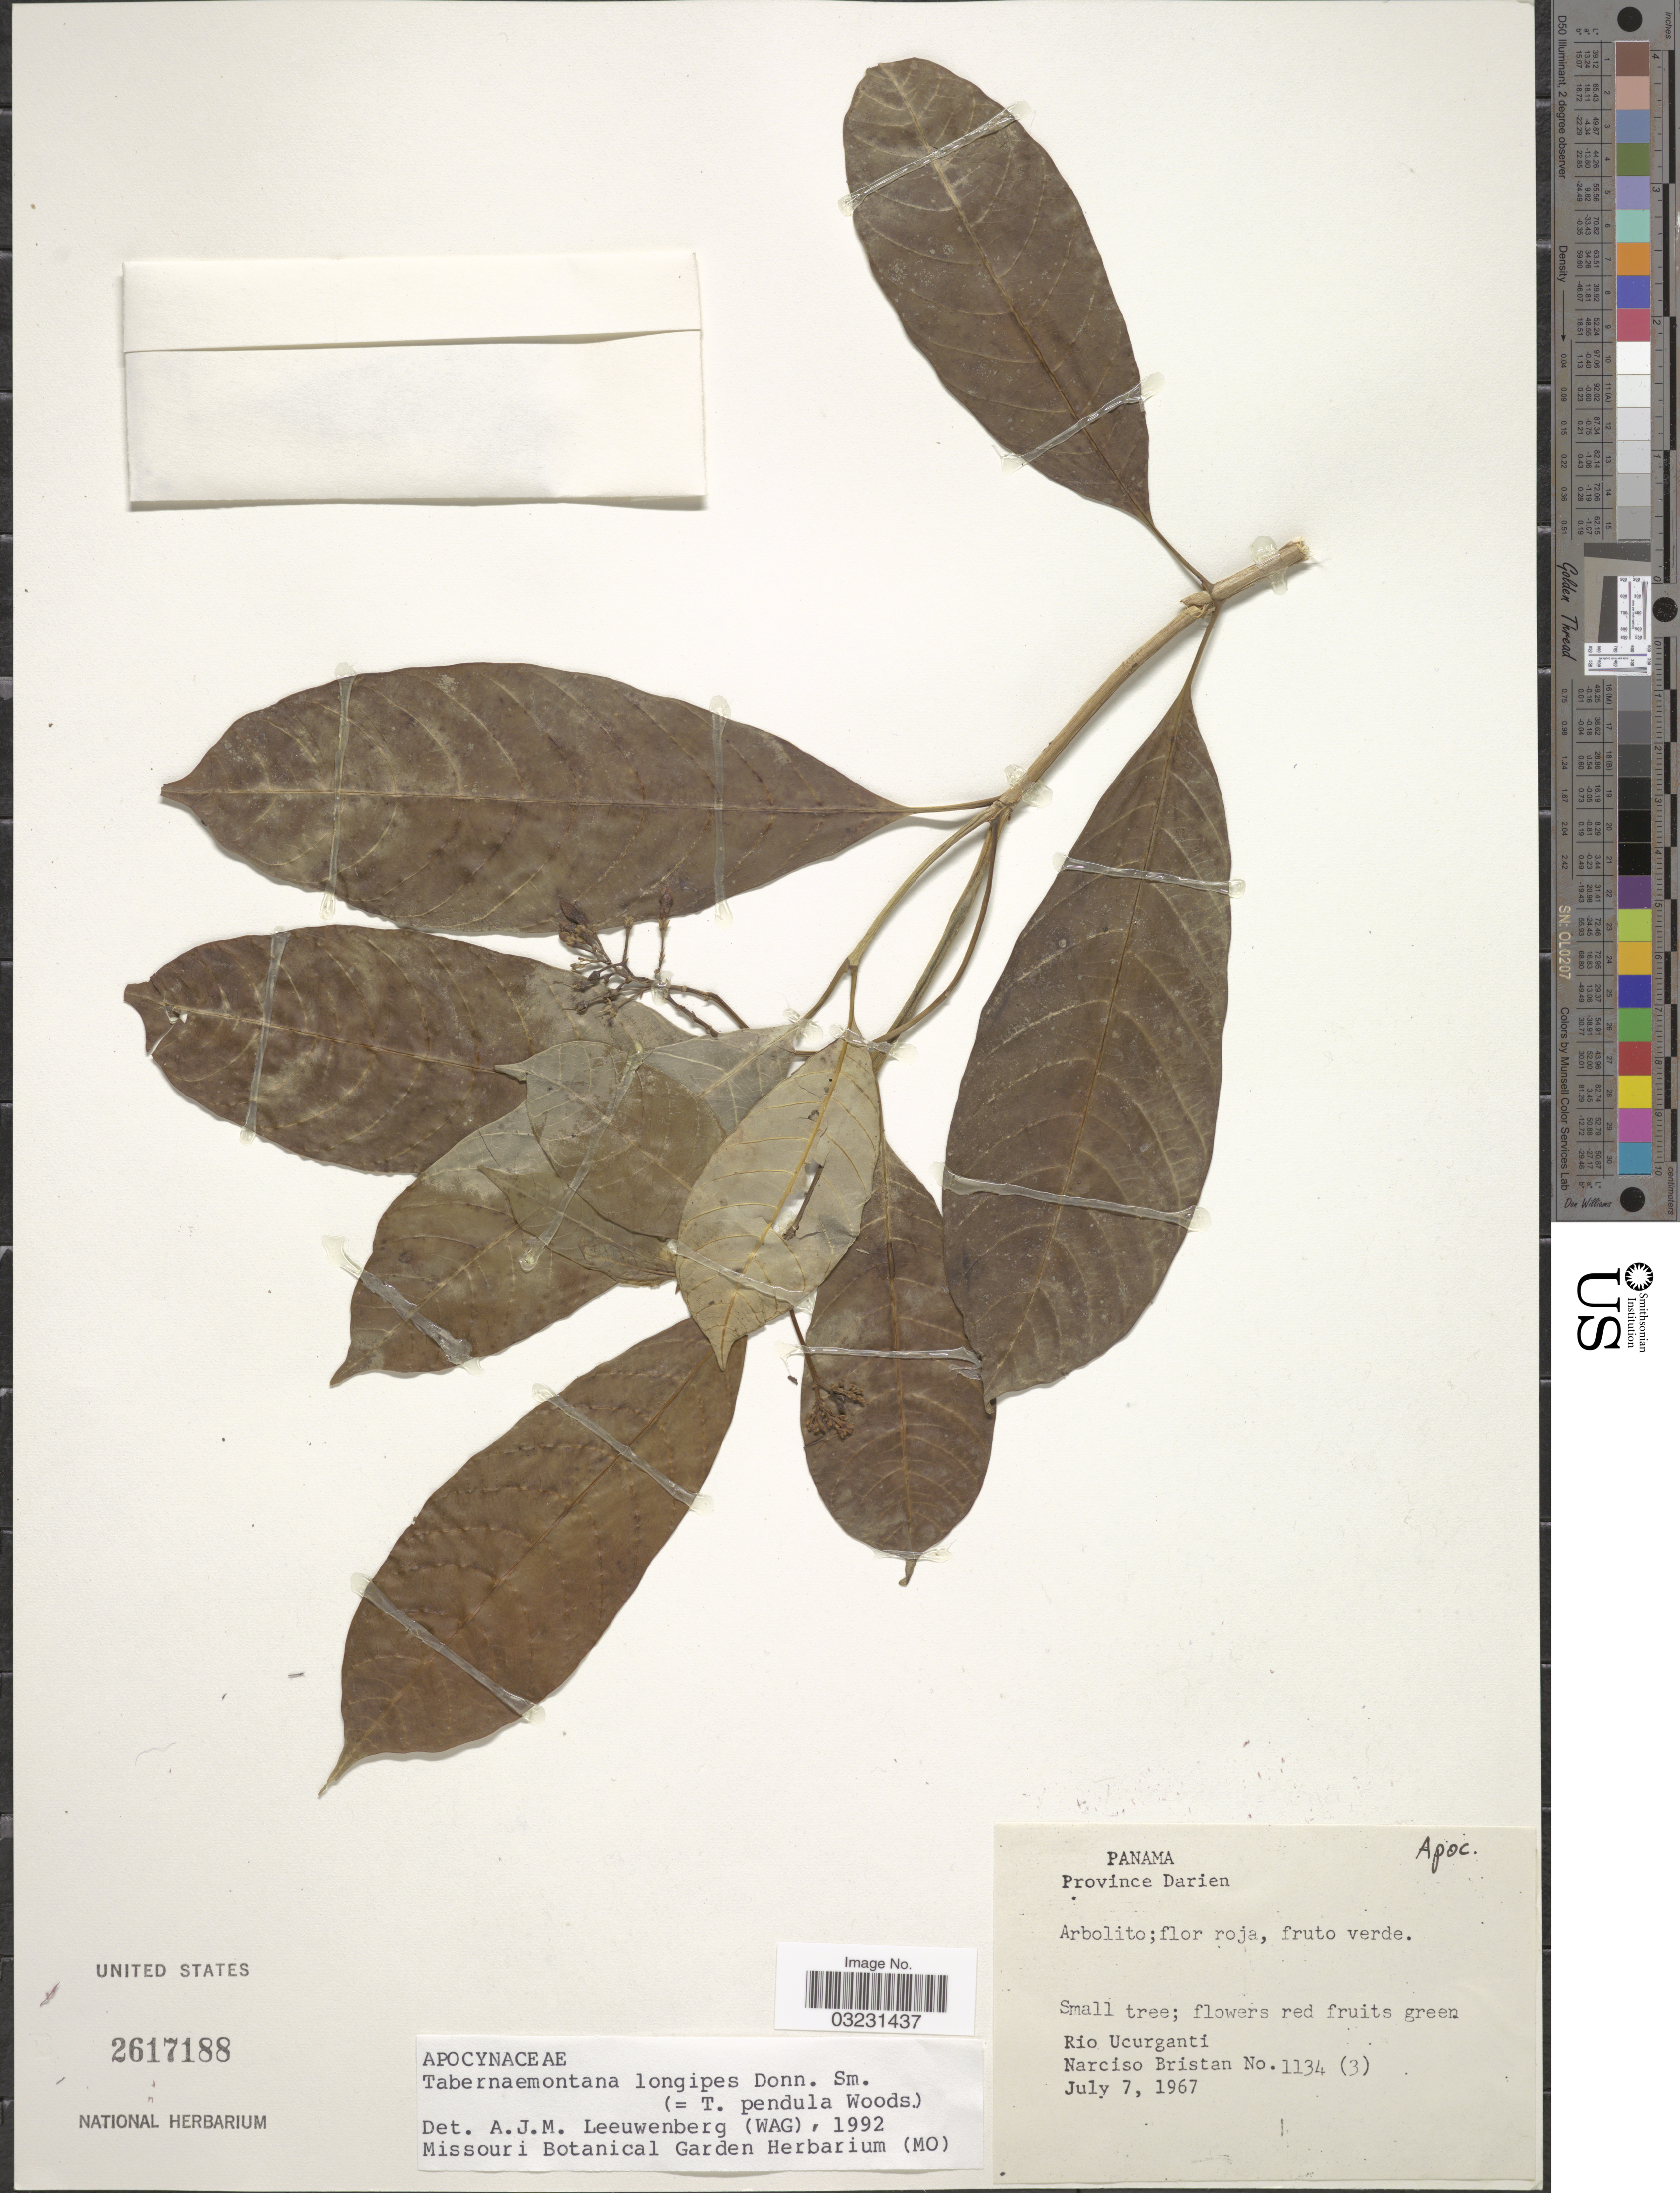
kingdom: Plantae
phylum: Tracheophyta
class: Magnoliopsida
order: Gentianales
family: Apocynaceae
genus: Tabernaemontana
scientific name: Tabernaemontana longipes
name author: Donn. Sm.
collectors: N. Bristan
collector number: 1134(3)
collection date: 1967-07-07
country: Panama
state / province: Darién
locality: Rio Ucurganti.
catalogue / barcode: US 2617188